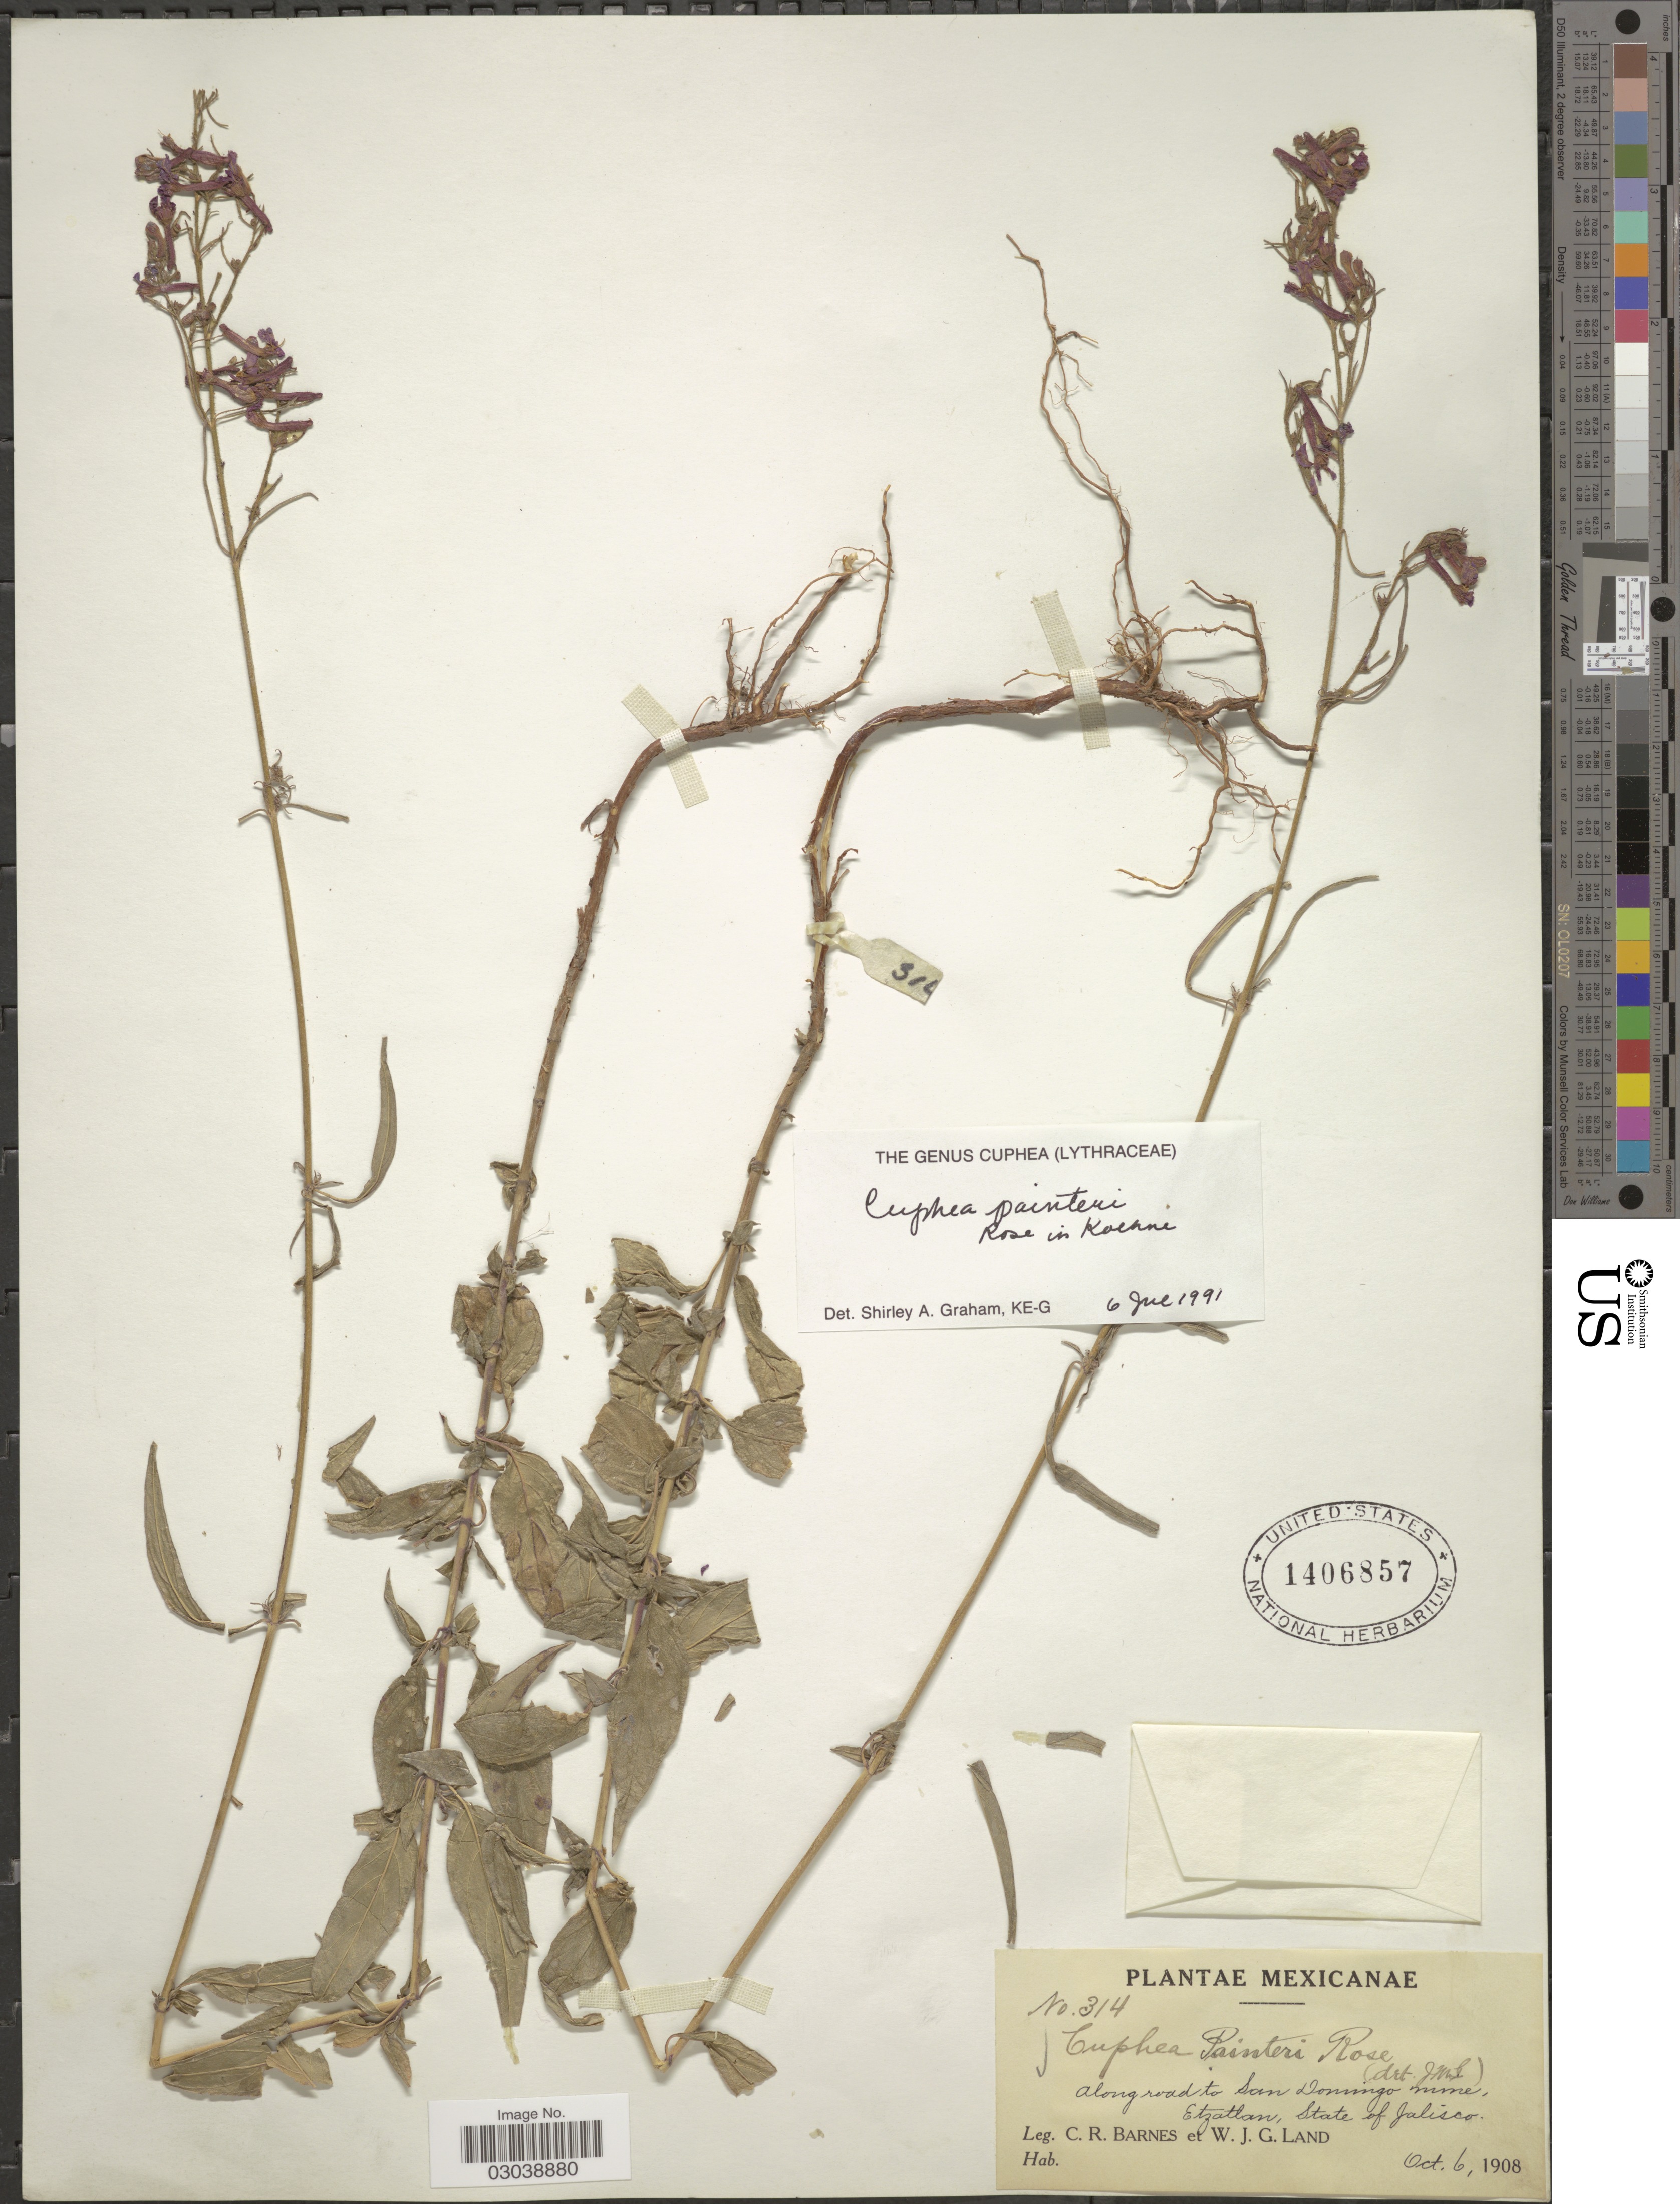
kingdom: Plantae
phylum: Tracheophyta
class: Magnoliopsida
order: Myrtales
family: Lythraceae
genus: Cuphea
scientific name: Cuphea painteri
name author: Rose in Koehne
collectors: C. R. Barnes & W. J. G. Land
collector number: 314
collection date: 1908-10-06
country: Mexico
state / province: Jalisco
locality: Along road to San Domingo mine, Etzatlan.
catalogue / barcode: US 1406857